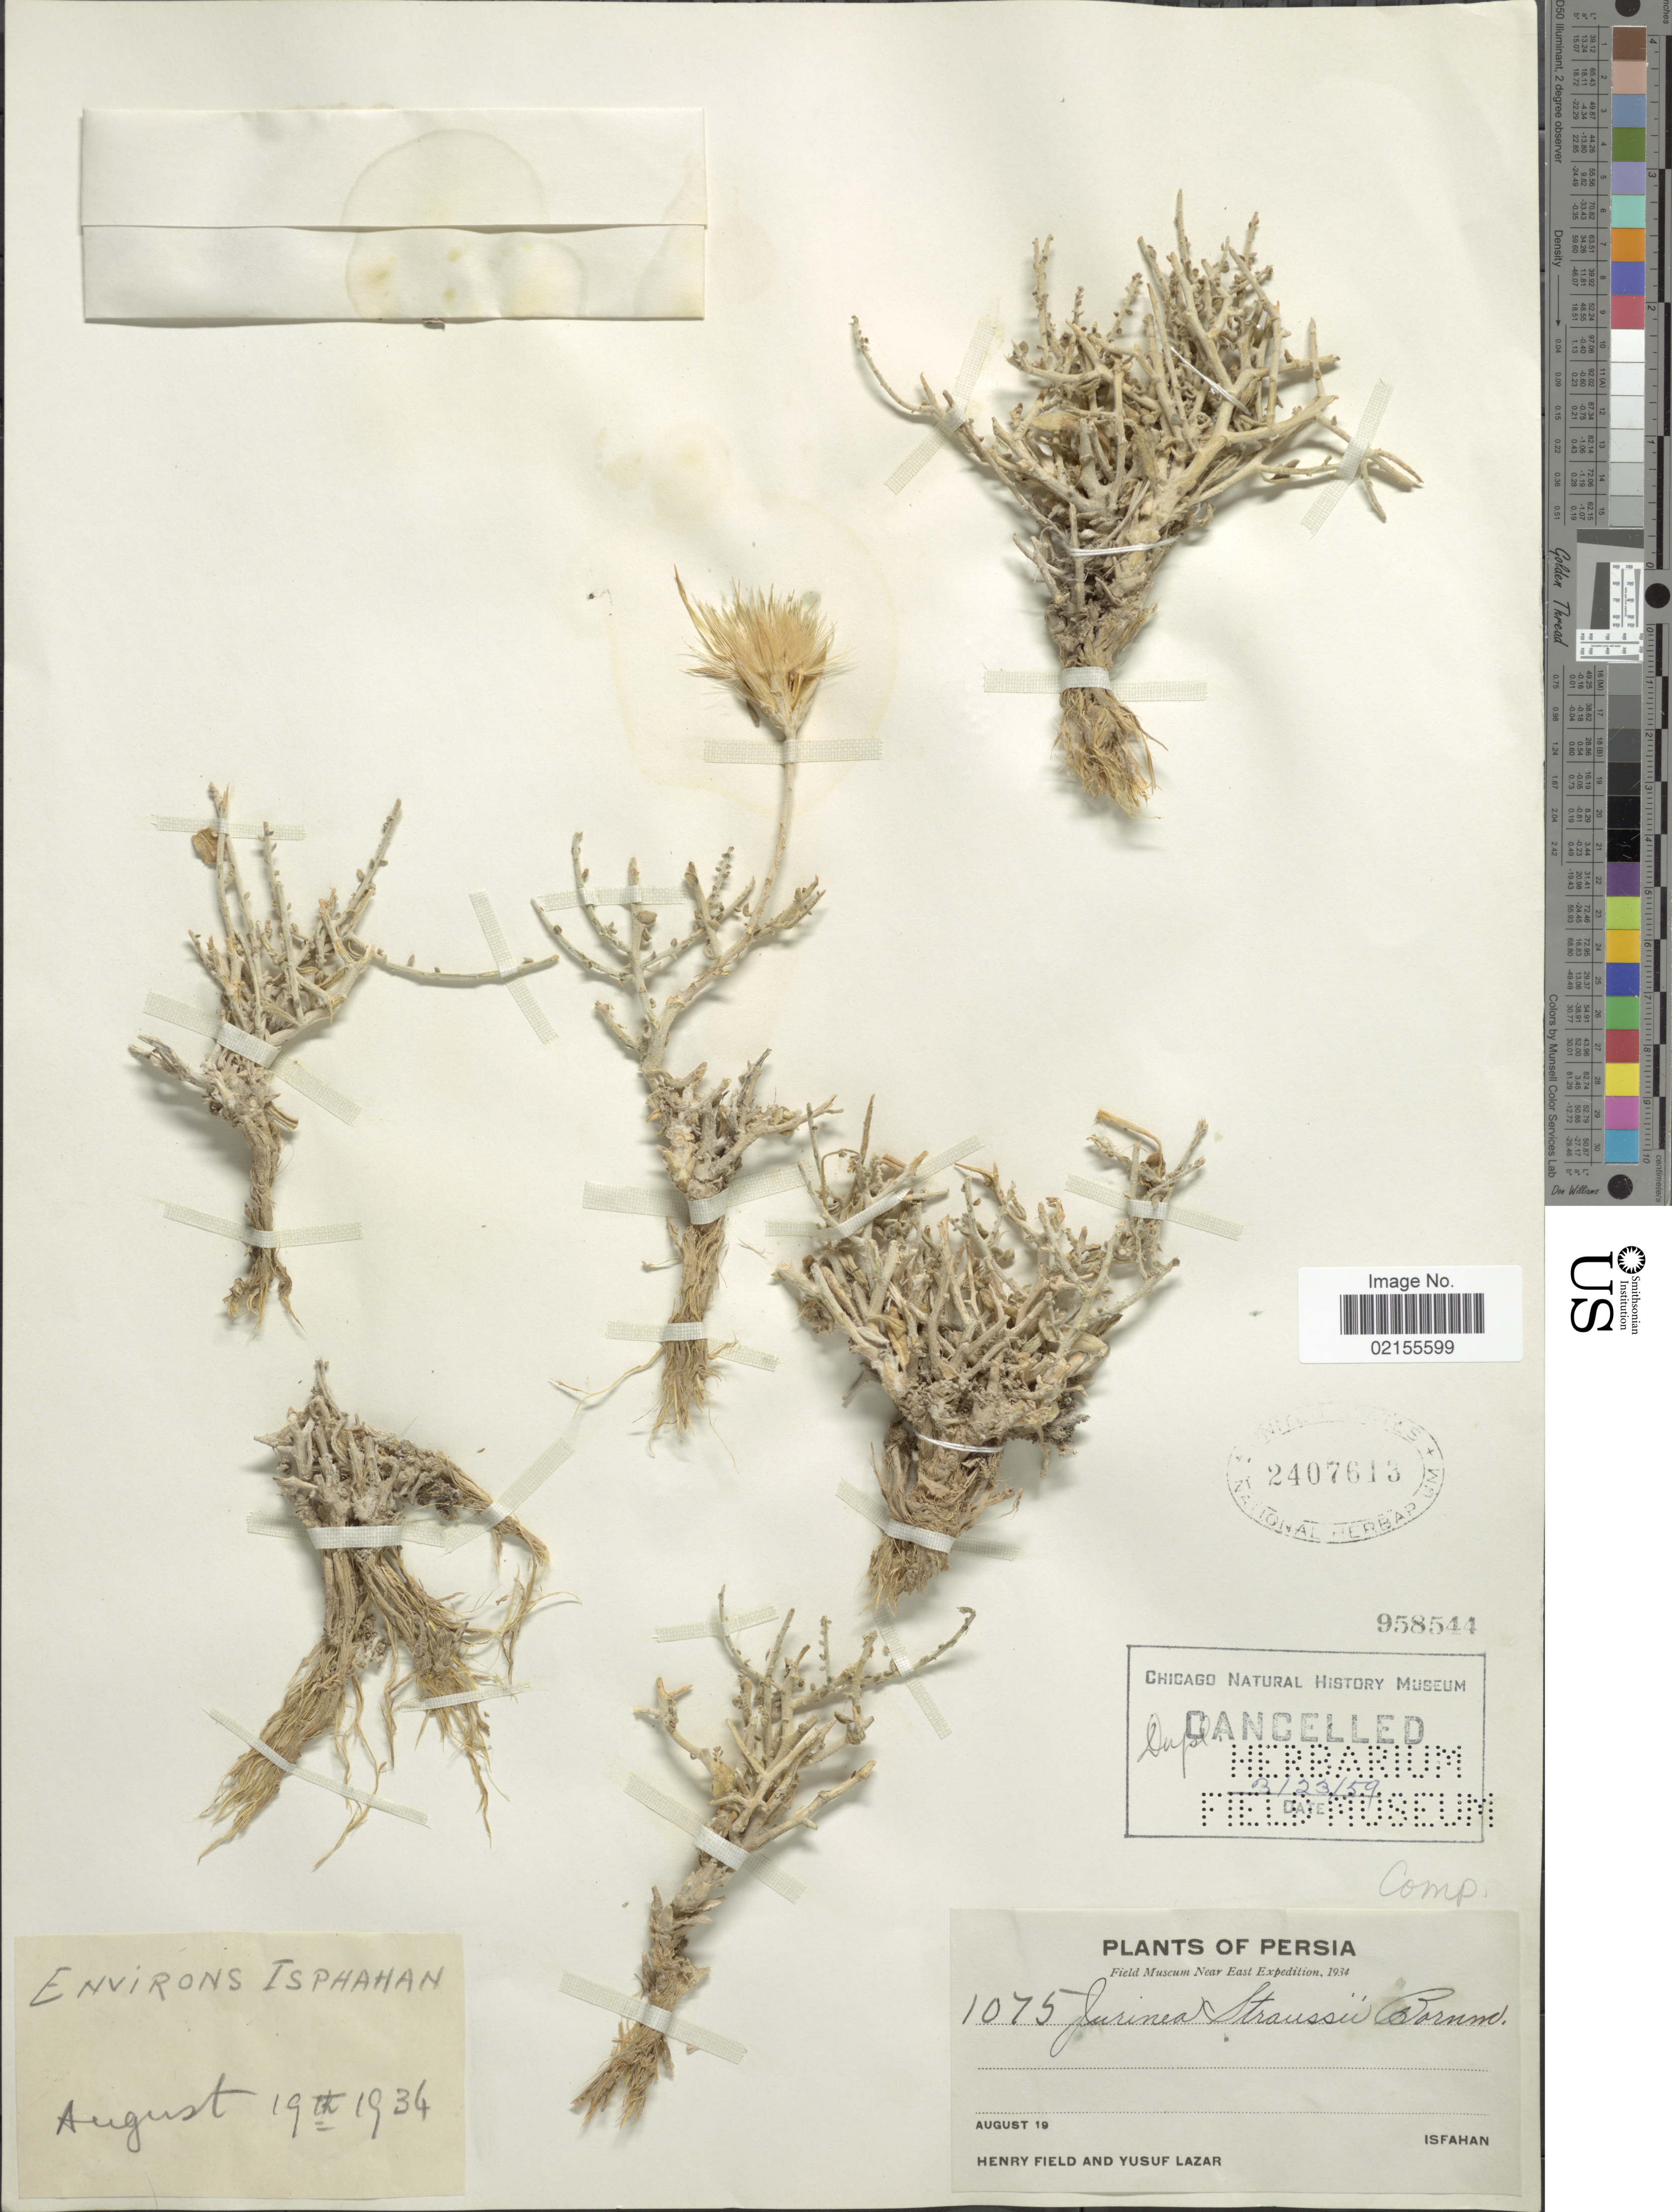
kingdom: Plantae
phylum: Tracheophyta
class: Magnoliopsida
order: Asterales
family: Asteraceae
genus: Jurinea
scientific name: Jurinea straussii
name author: Bornm.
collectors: H. Field & Y. Lazar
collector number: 1075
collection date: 1934-08-19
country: Iran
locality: Persia, Environs Isphahan, Isfahan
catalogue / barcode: US 2407613